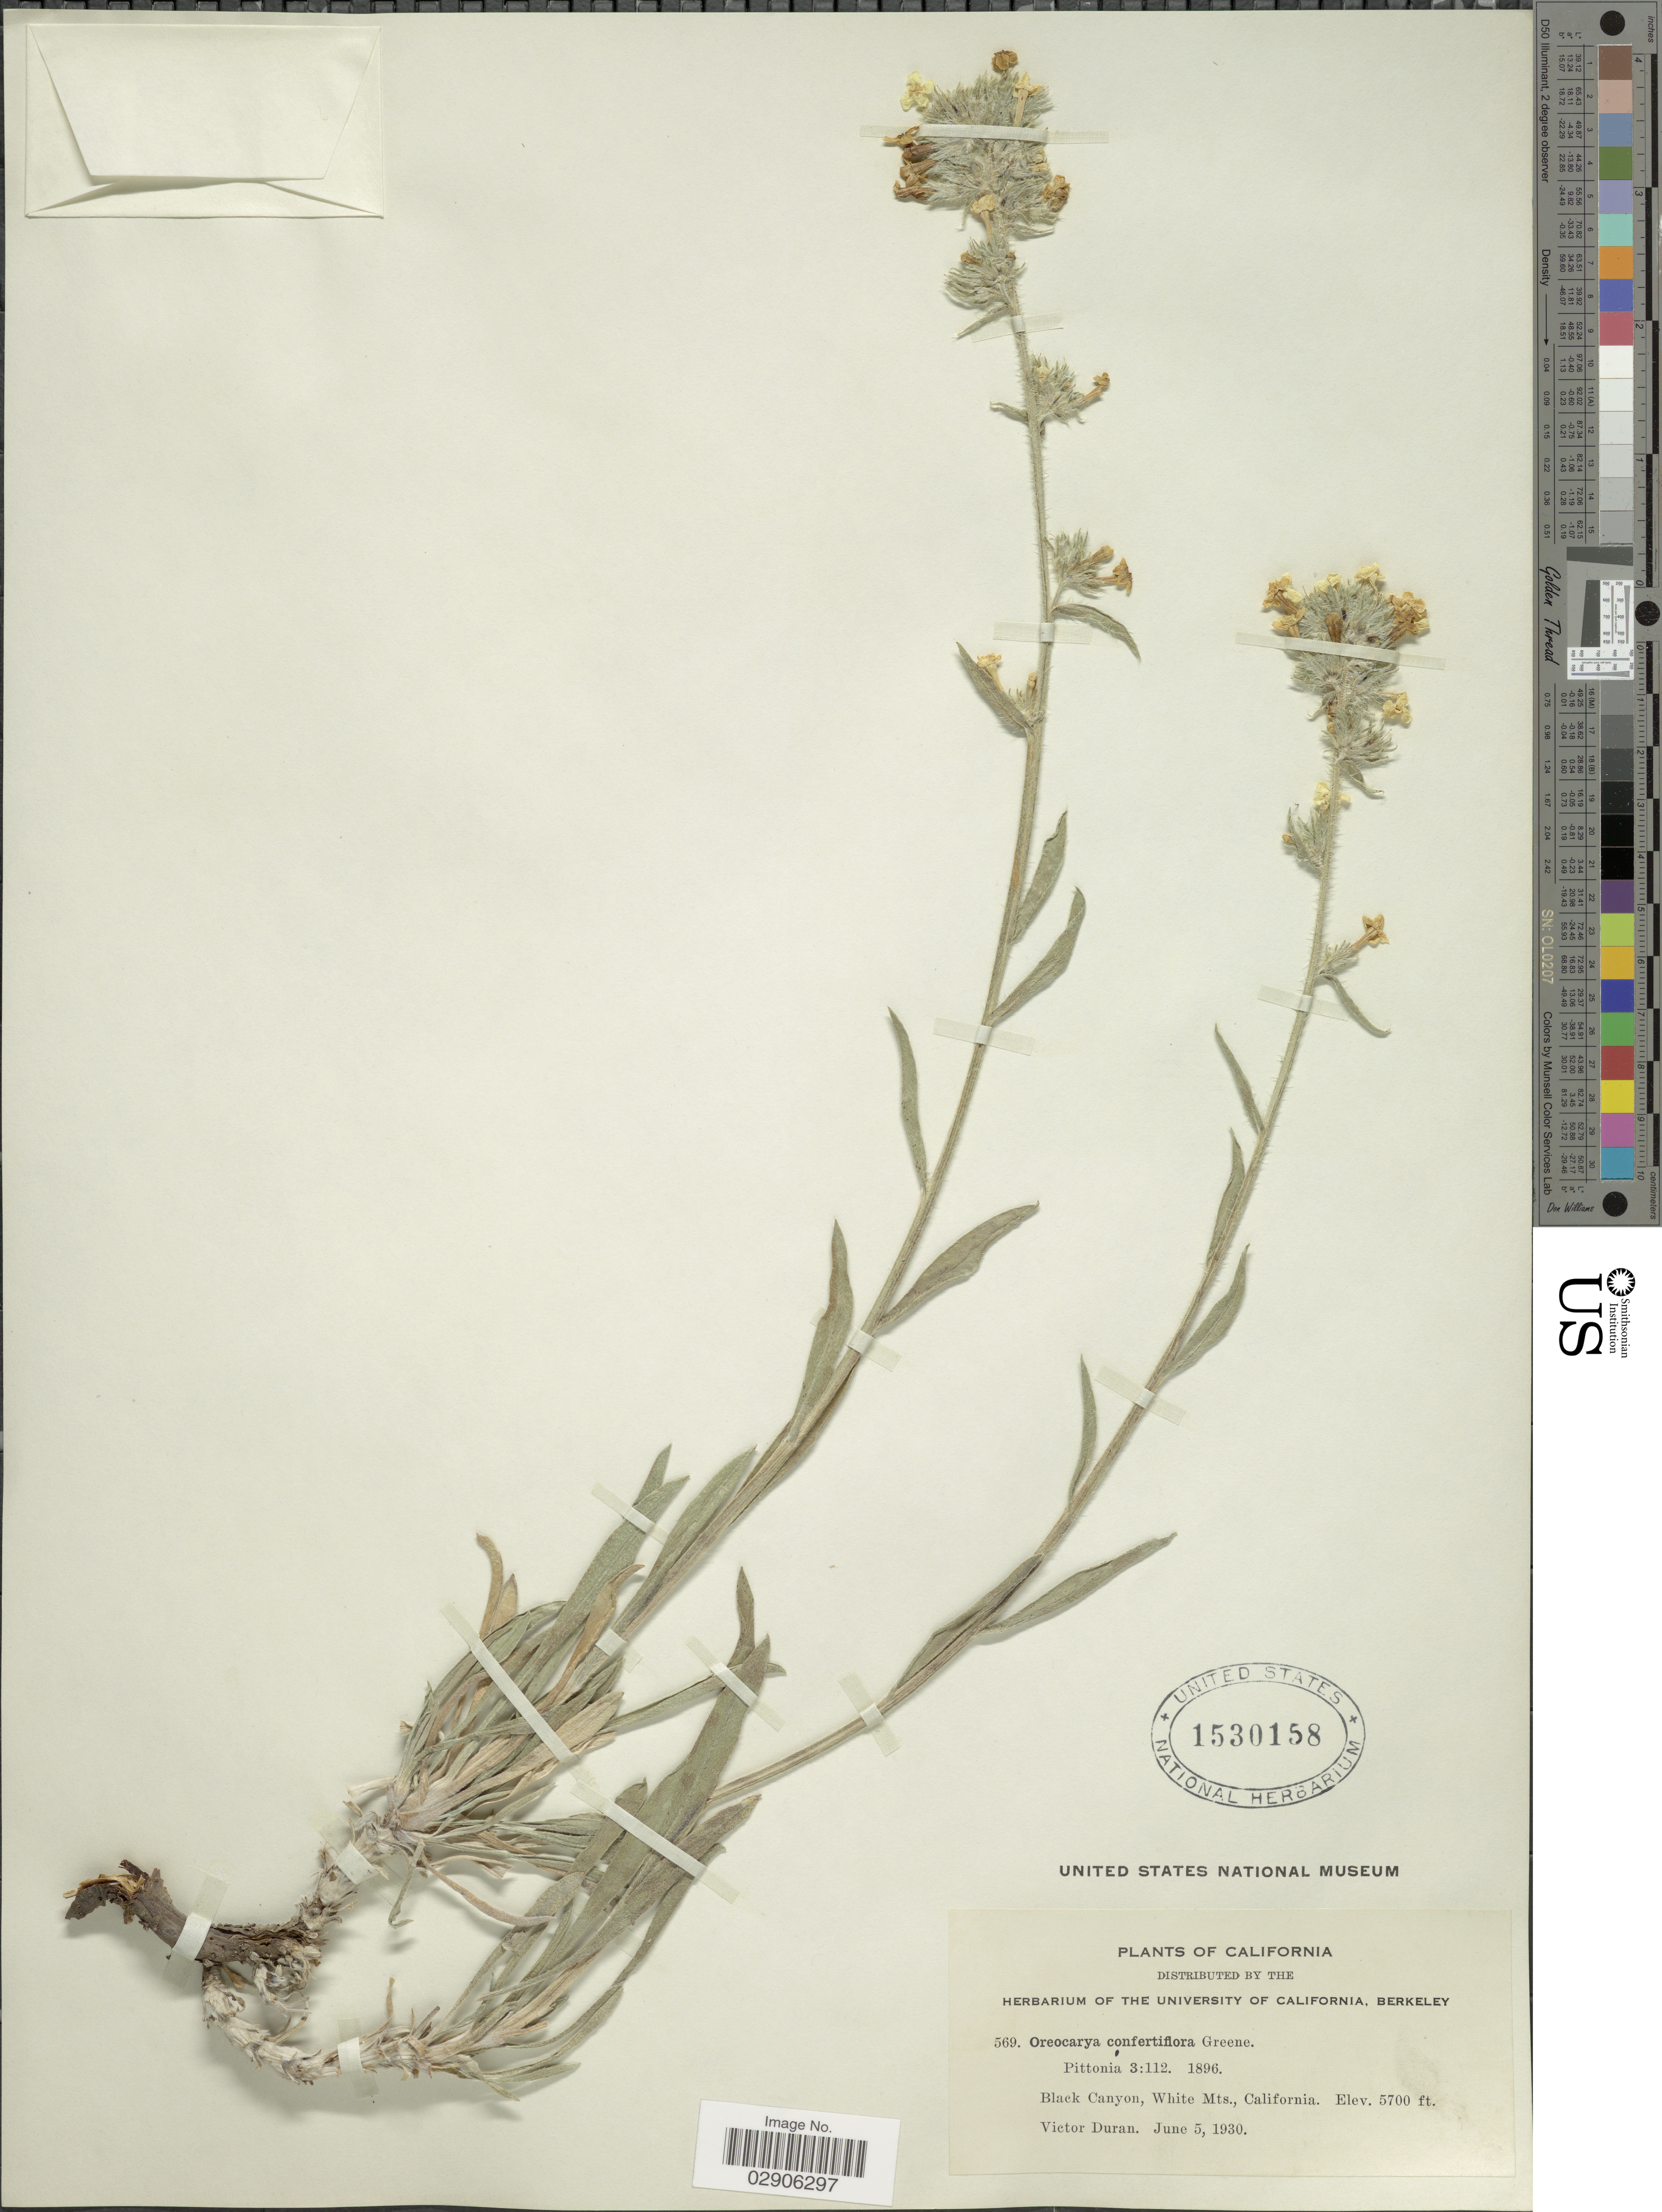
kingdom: Plantae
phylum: Tracheophyta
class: Magnoliopsida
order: Boraginales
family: Boraginaceae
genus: Oreocarya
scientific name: Oreocarya confertiflora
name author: Greene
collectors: V. Duran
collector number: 569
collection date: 1930-06-05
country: United States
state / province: California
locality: Black Canyon, White Mts., California.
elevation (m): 1737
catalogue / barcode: US 1530158